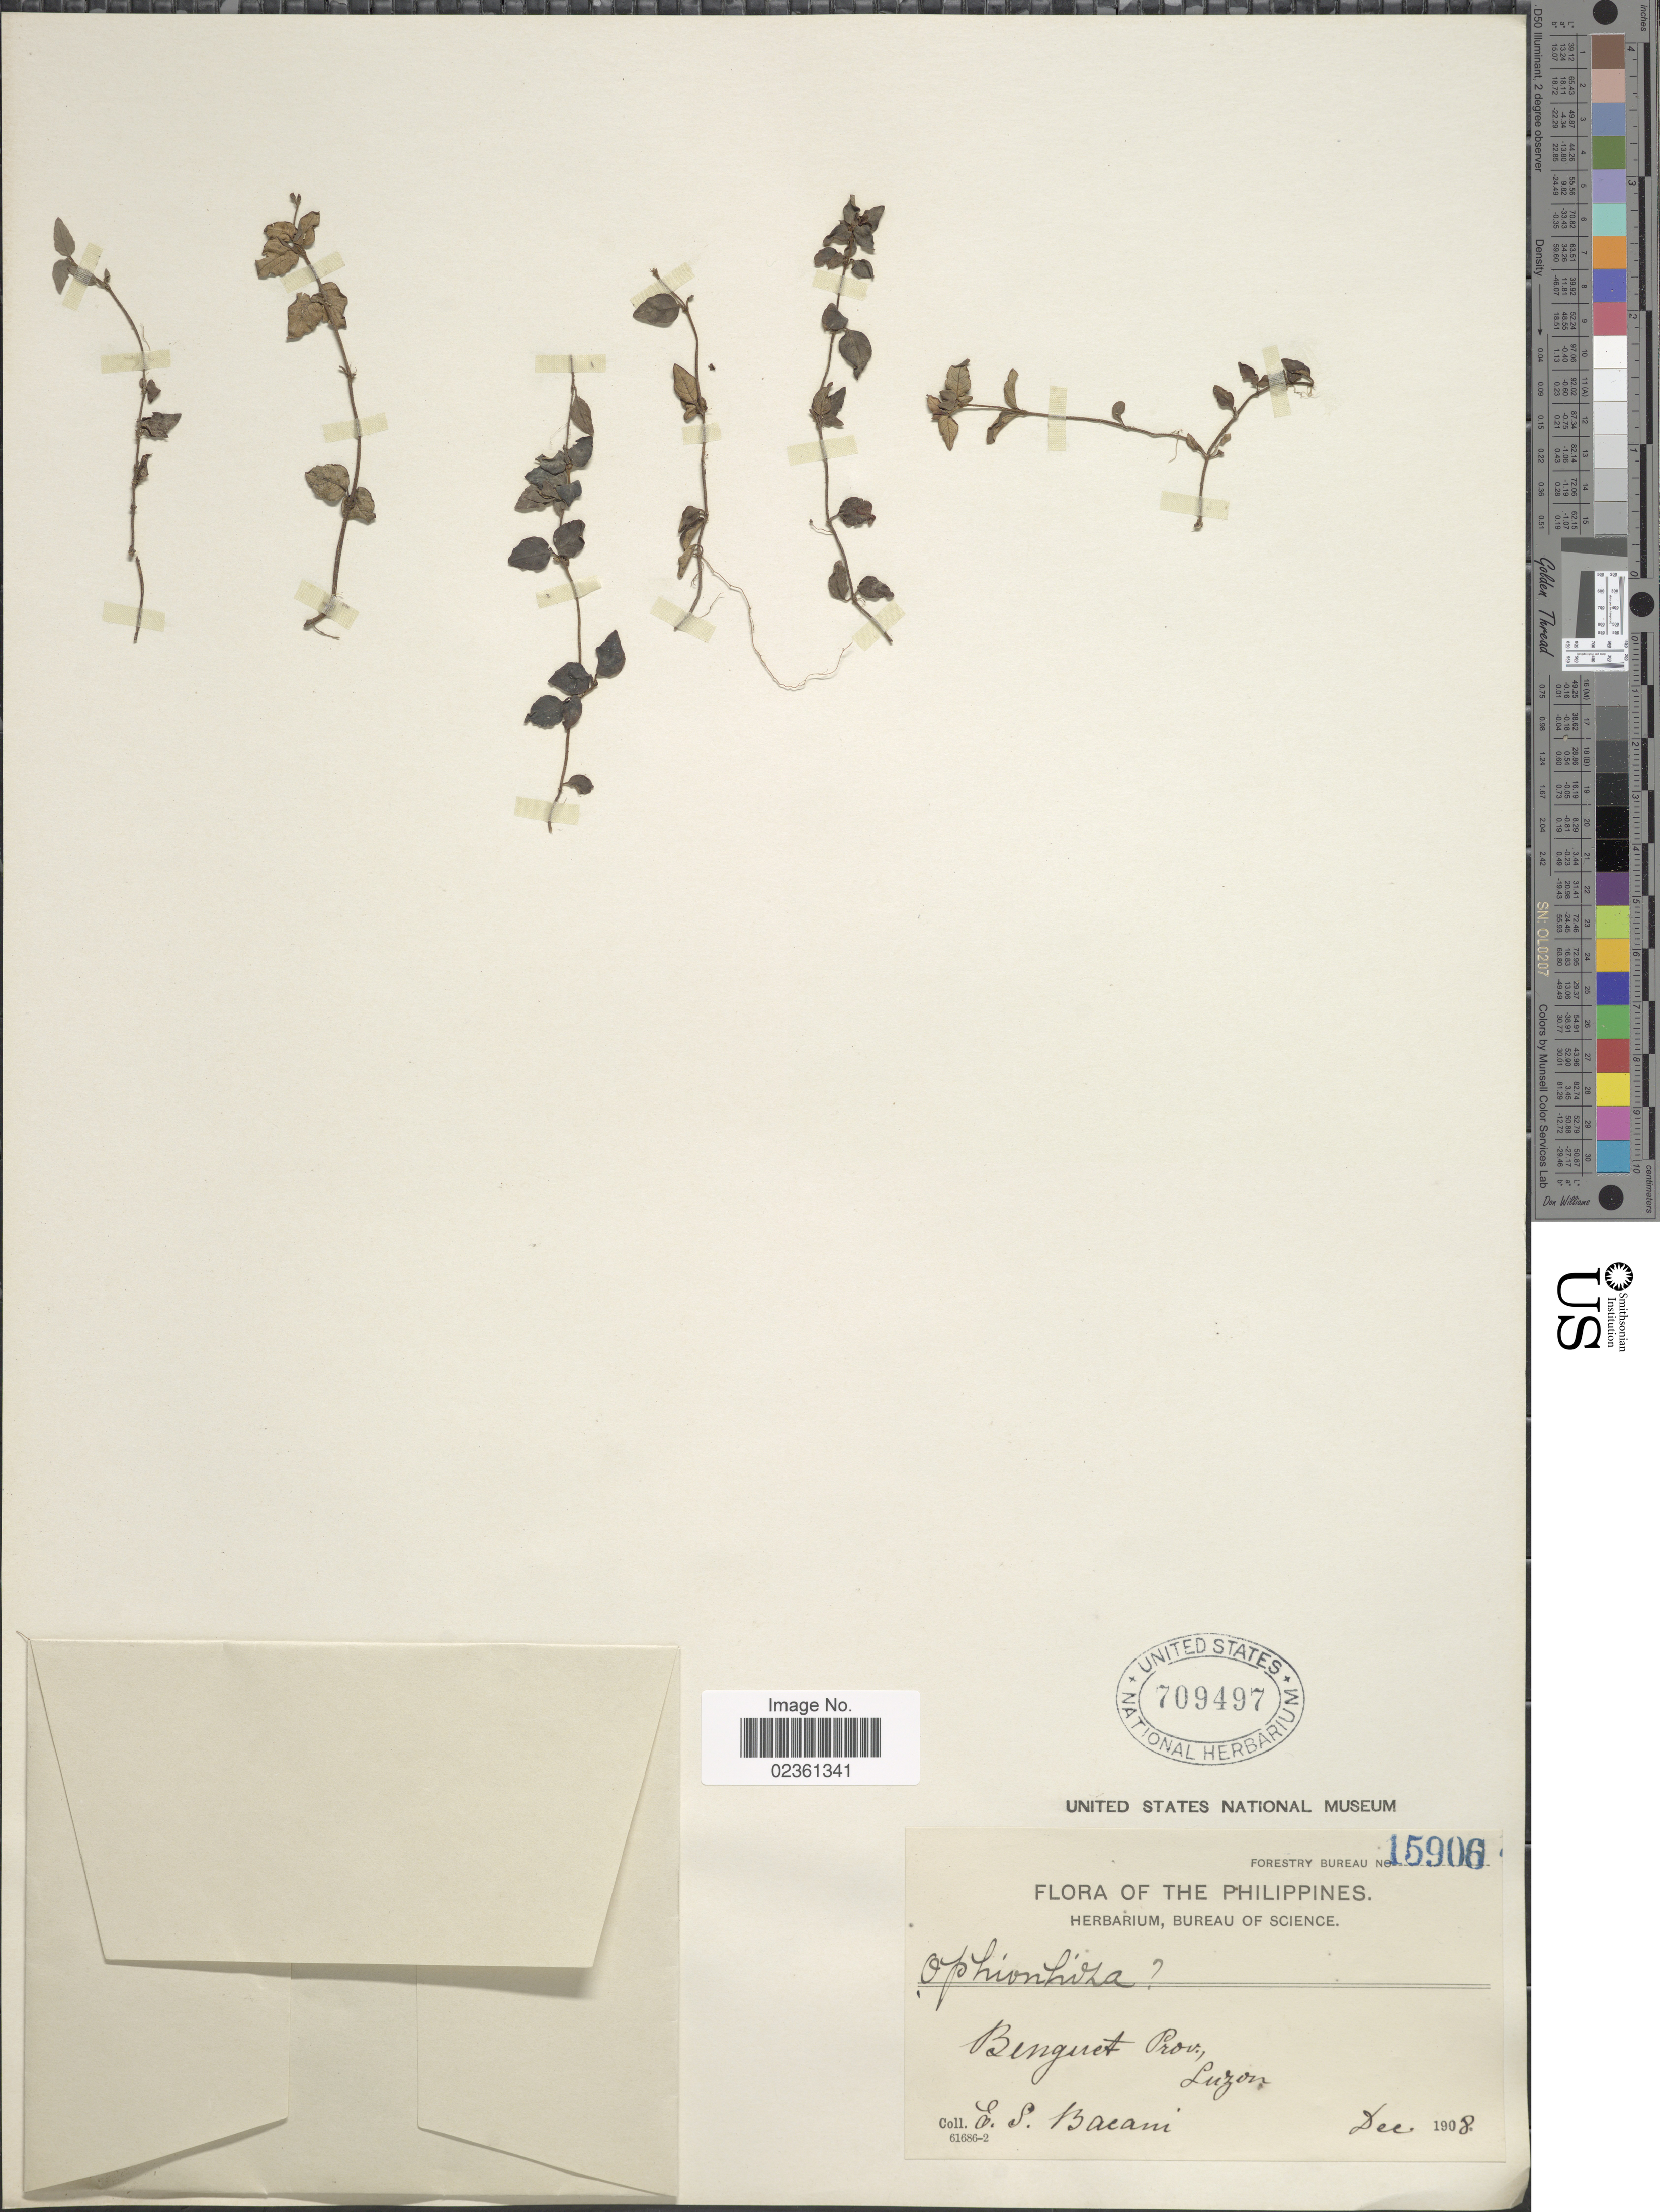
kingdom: Plantae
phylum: Tracheophyta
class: Magnoliopsida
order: Gentianales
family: Rubiaceae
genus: Ophiorrhiza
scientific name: Ophiorrhiza sp.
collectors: E. Bacani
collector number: forestry Bureau 15906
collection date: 1908-12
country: Philippines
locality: Benguet Prov., Luzon.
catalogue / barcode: US 709497